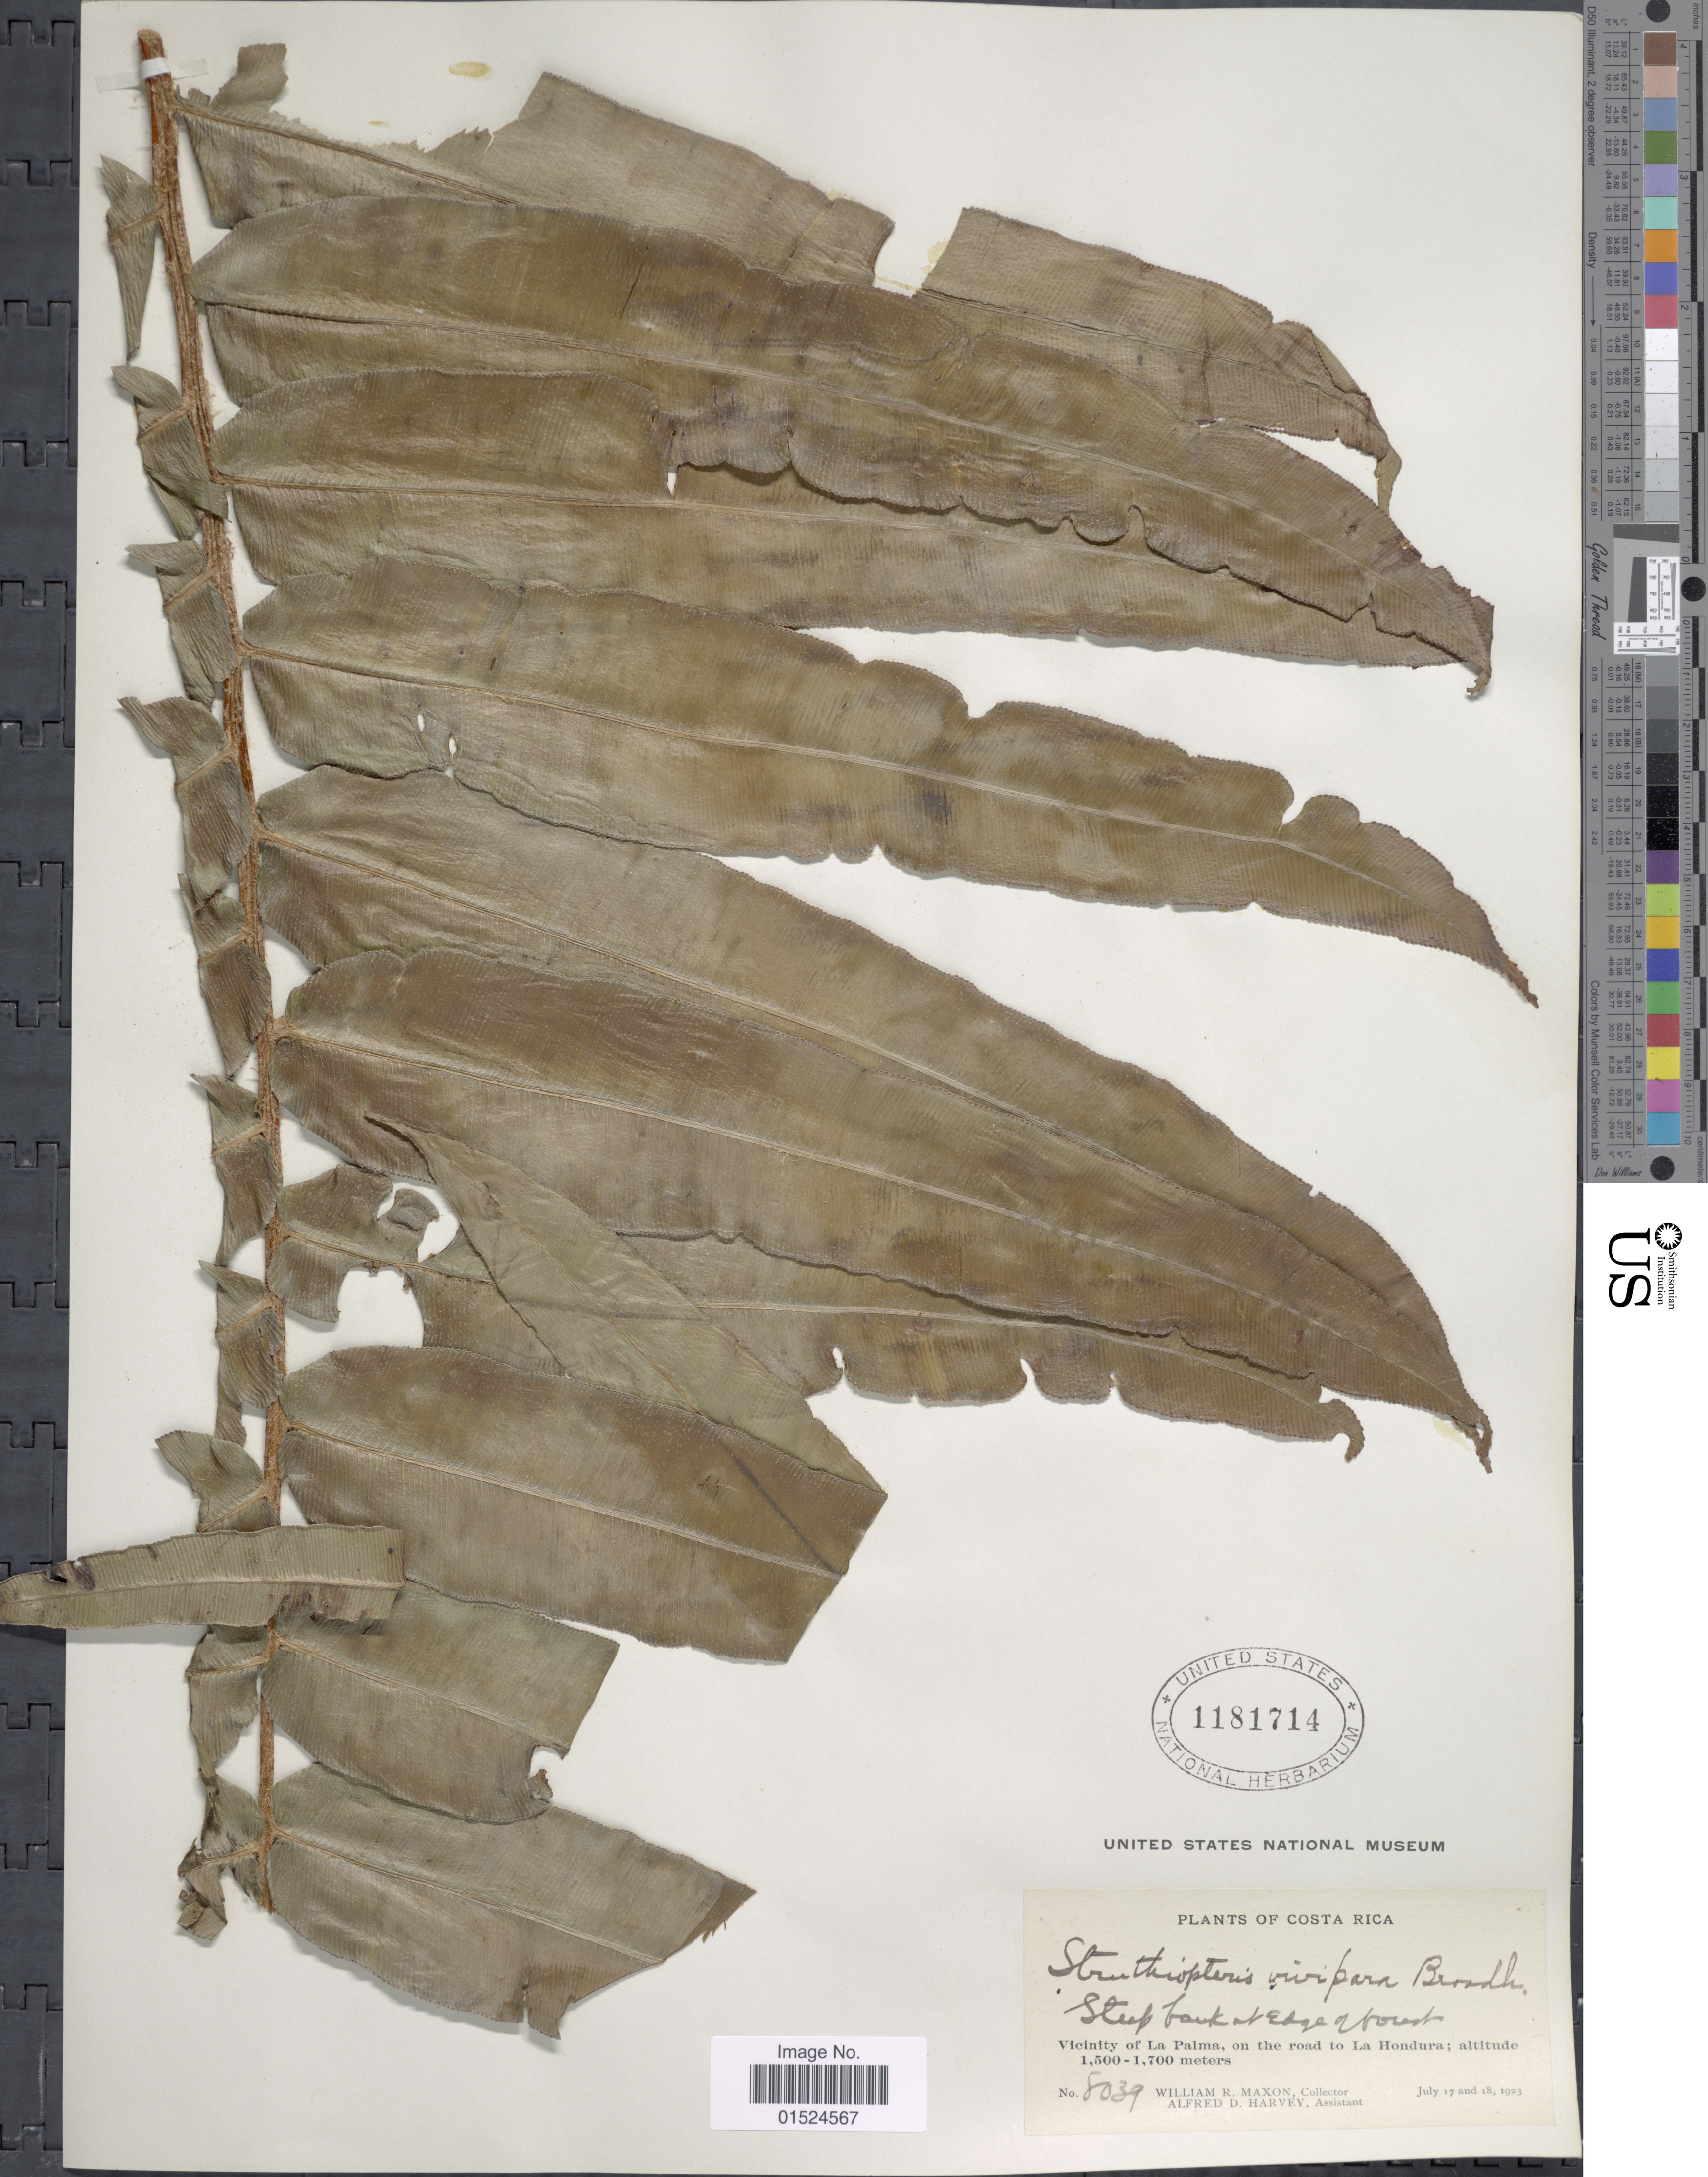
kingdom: Plantae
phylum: Tracheophyta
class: Polypodiopsida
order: Polypodiales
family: Blechnaceae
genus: Blechnum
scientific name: Blechnum viviparum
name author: (Broadh.) C. Chr.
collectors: W. R. Maxon & A. D. Harvey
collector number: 8039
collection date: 1923-07-17/1923-07-18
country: Costa Rica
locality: Vicinity of La Palma, on the road to La Hondura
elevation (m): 1500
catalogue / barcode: US 1181714